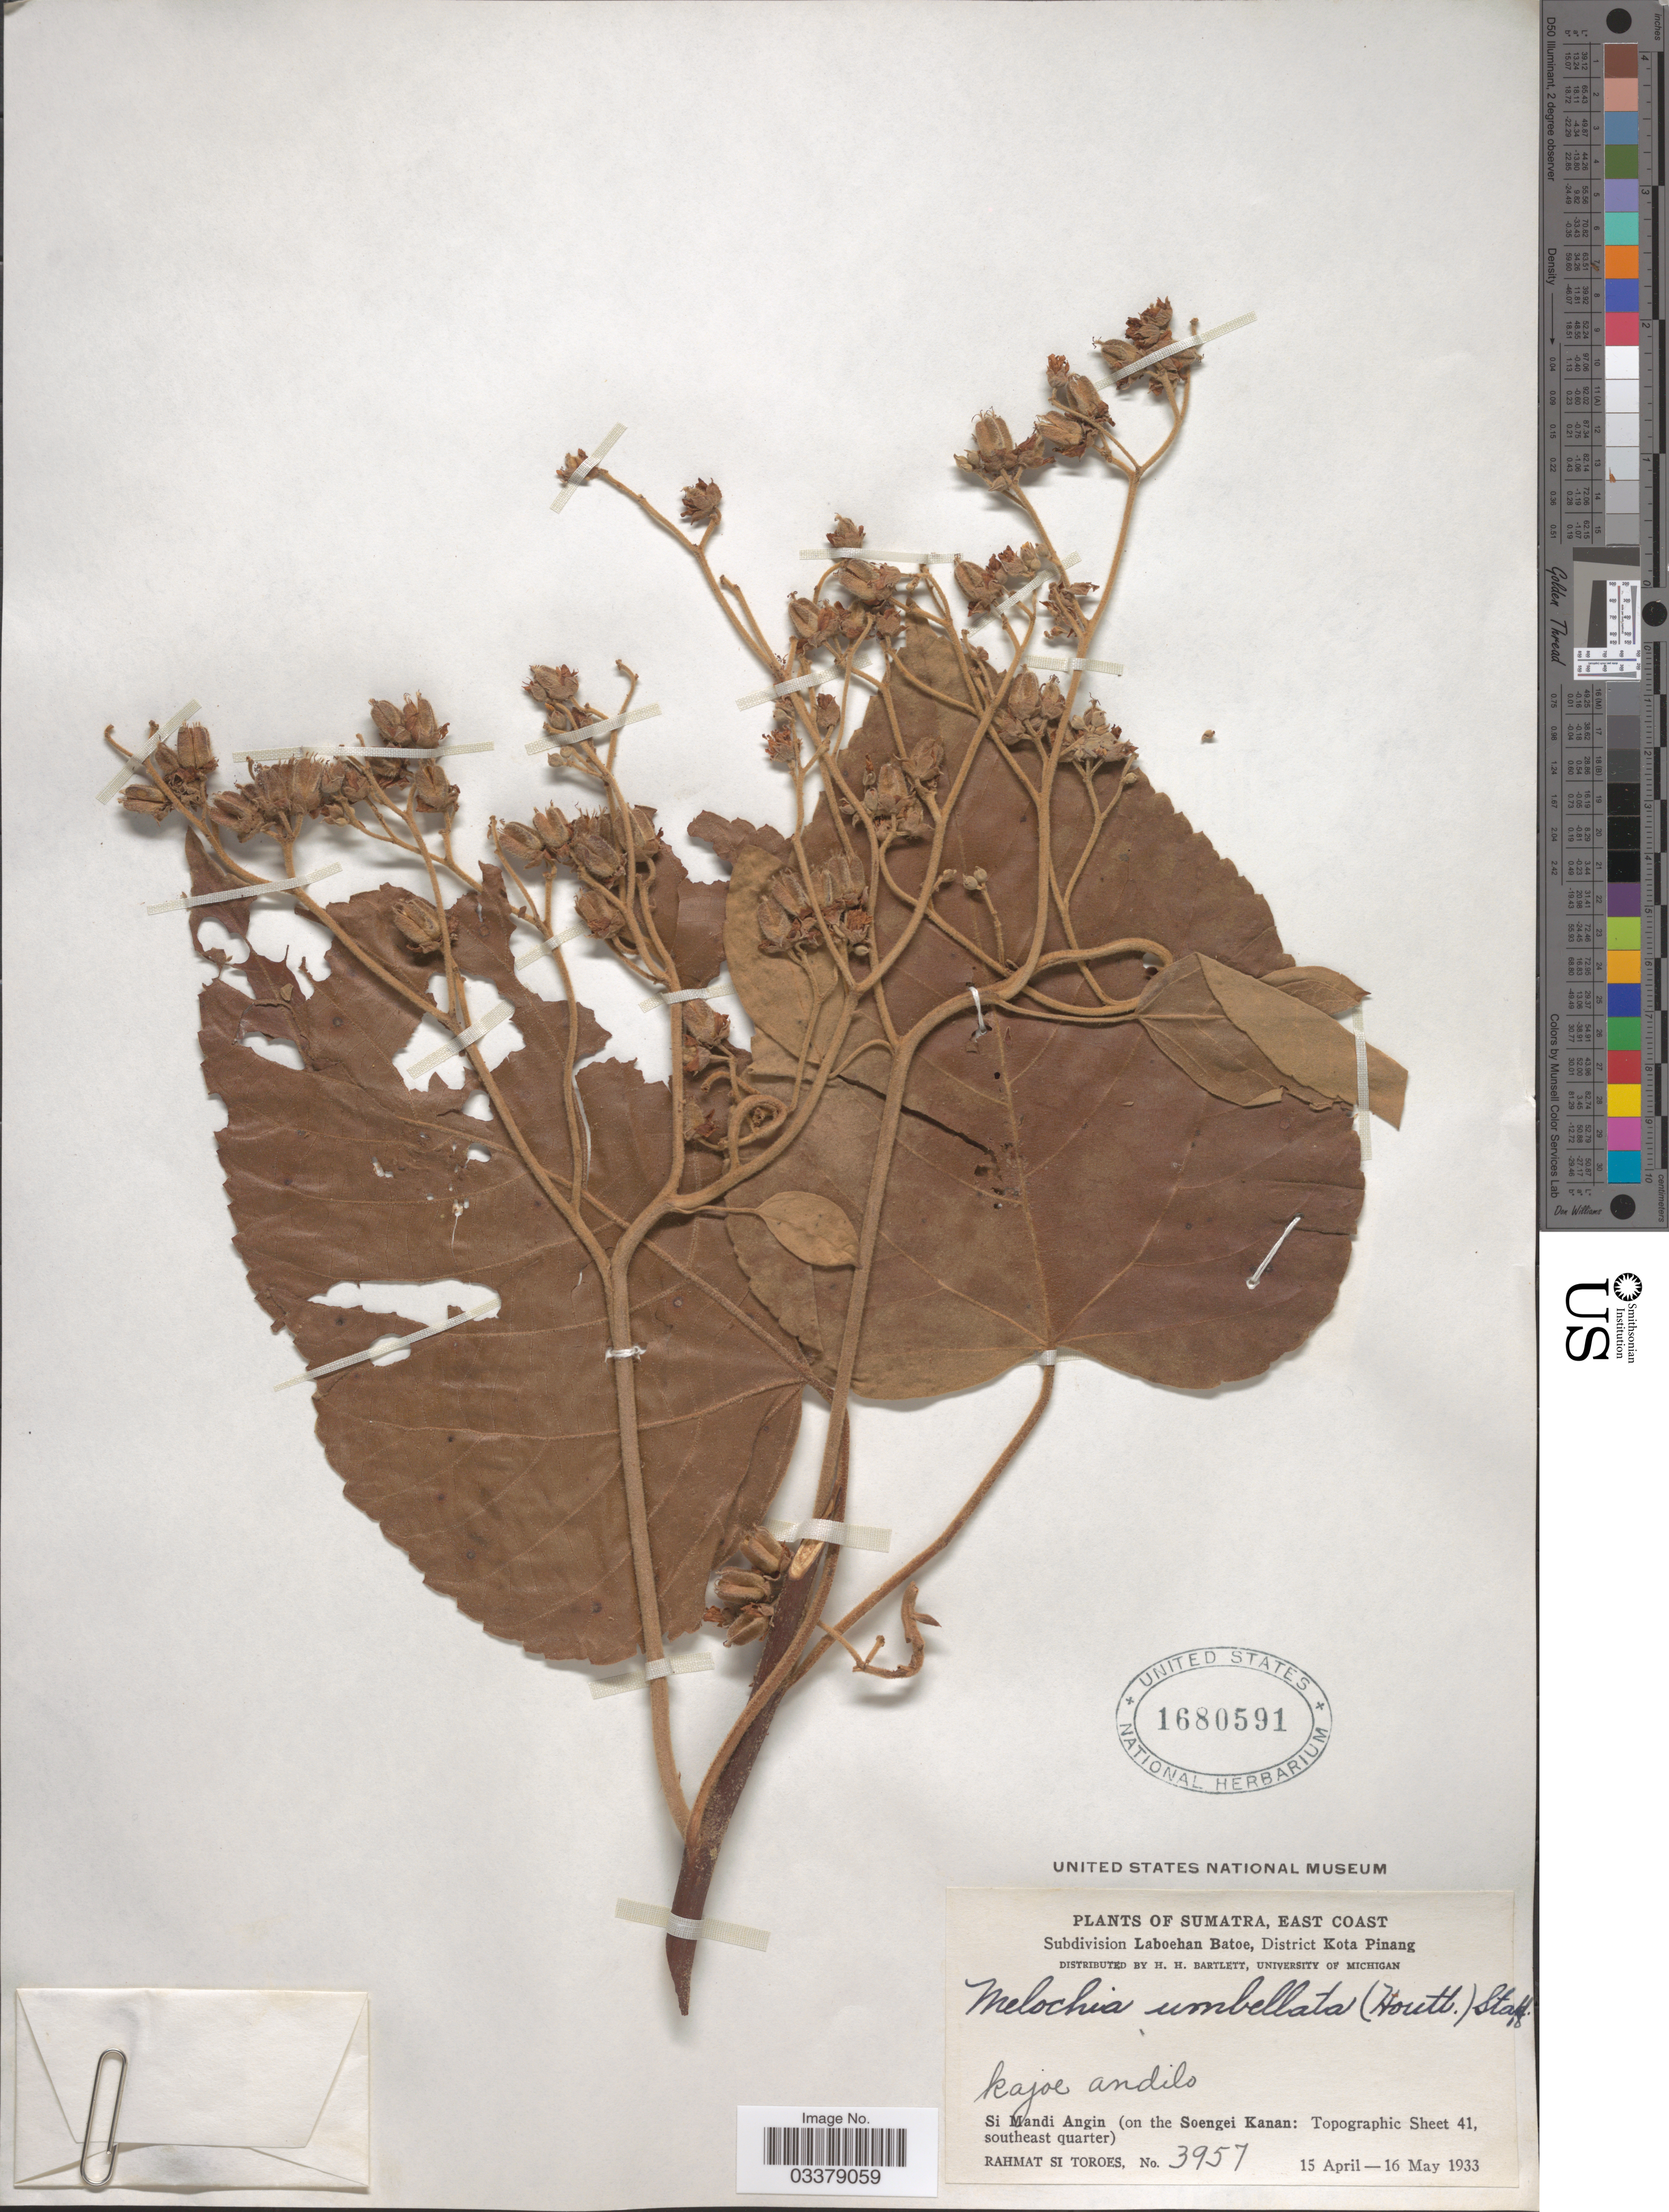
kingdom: Plantae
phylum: Tracheophyta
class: Magnoliopsida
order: Malvales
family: Malvaceae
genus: Melochia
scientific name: Melochia umbellata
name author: Stapf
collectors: Rahmat Si Boeea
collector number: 3957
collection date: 1933-04-15/1933-05-16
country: Indonesia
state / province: Sumatra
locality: East Coast. Subdivision Laboehan Batoe, District Kota Pinang. Si Mandi Angin (on the Soengei Kanan: Topographic Sheet 41, southeast quarter).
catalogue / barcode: US 1680591